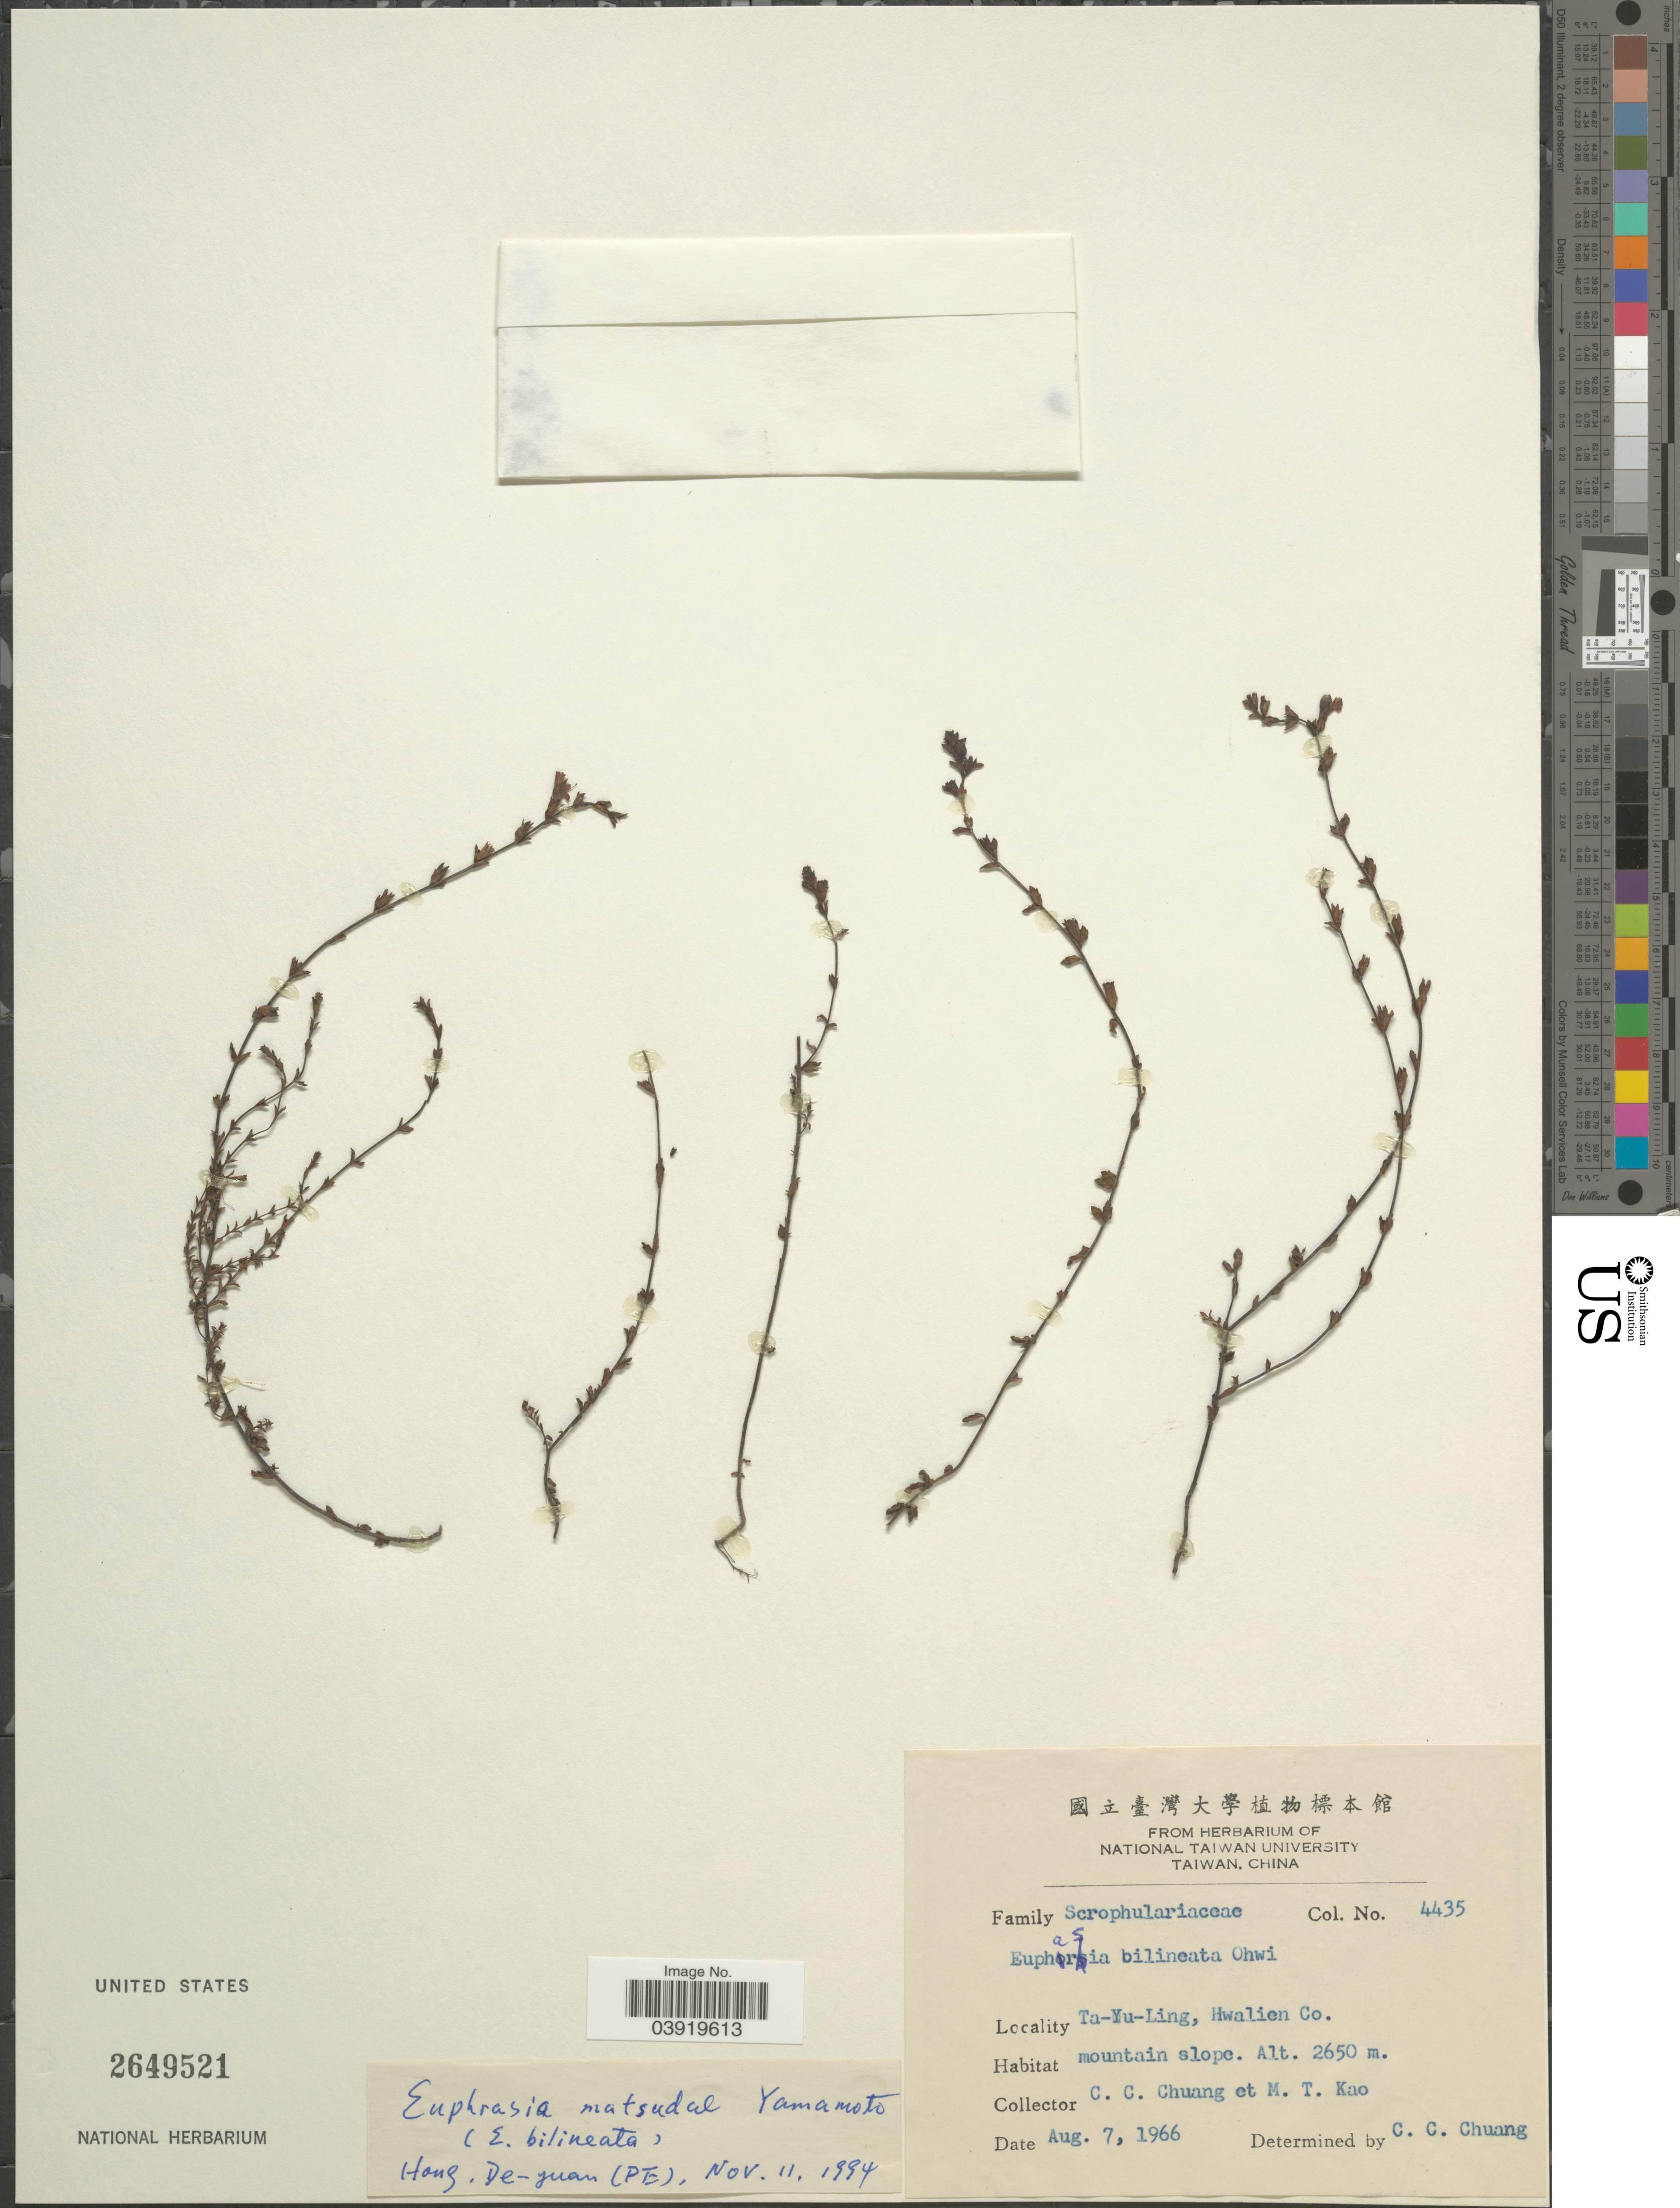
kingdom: Plantae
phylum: Tracheophyta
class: Magnoliopsida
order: Lamiales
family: Orobanchaceae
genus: Euphrasia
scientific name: Euphrasia matsudae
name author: Yamam.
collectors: C. C. Chuang & M. T. Kao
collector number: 4435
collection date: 1966-08-07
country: Taiwan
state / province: Hualien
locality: Ta-Yu-Ling, Hwalien Co. Mountain slope.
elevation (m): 2650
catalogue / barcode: US 2649521